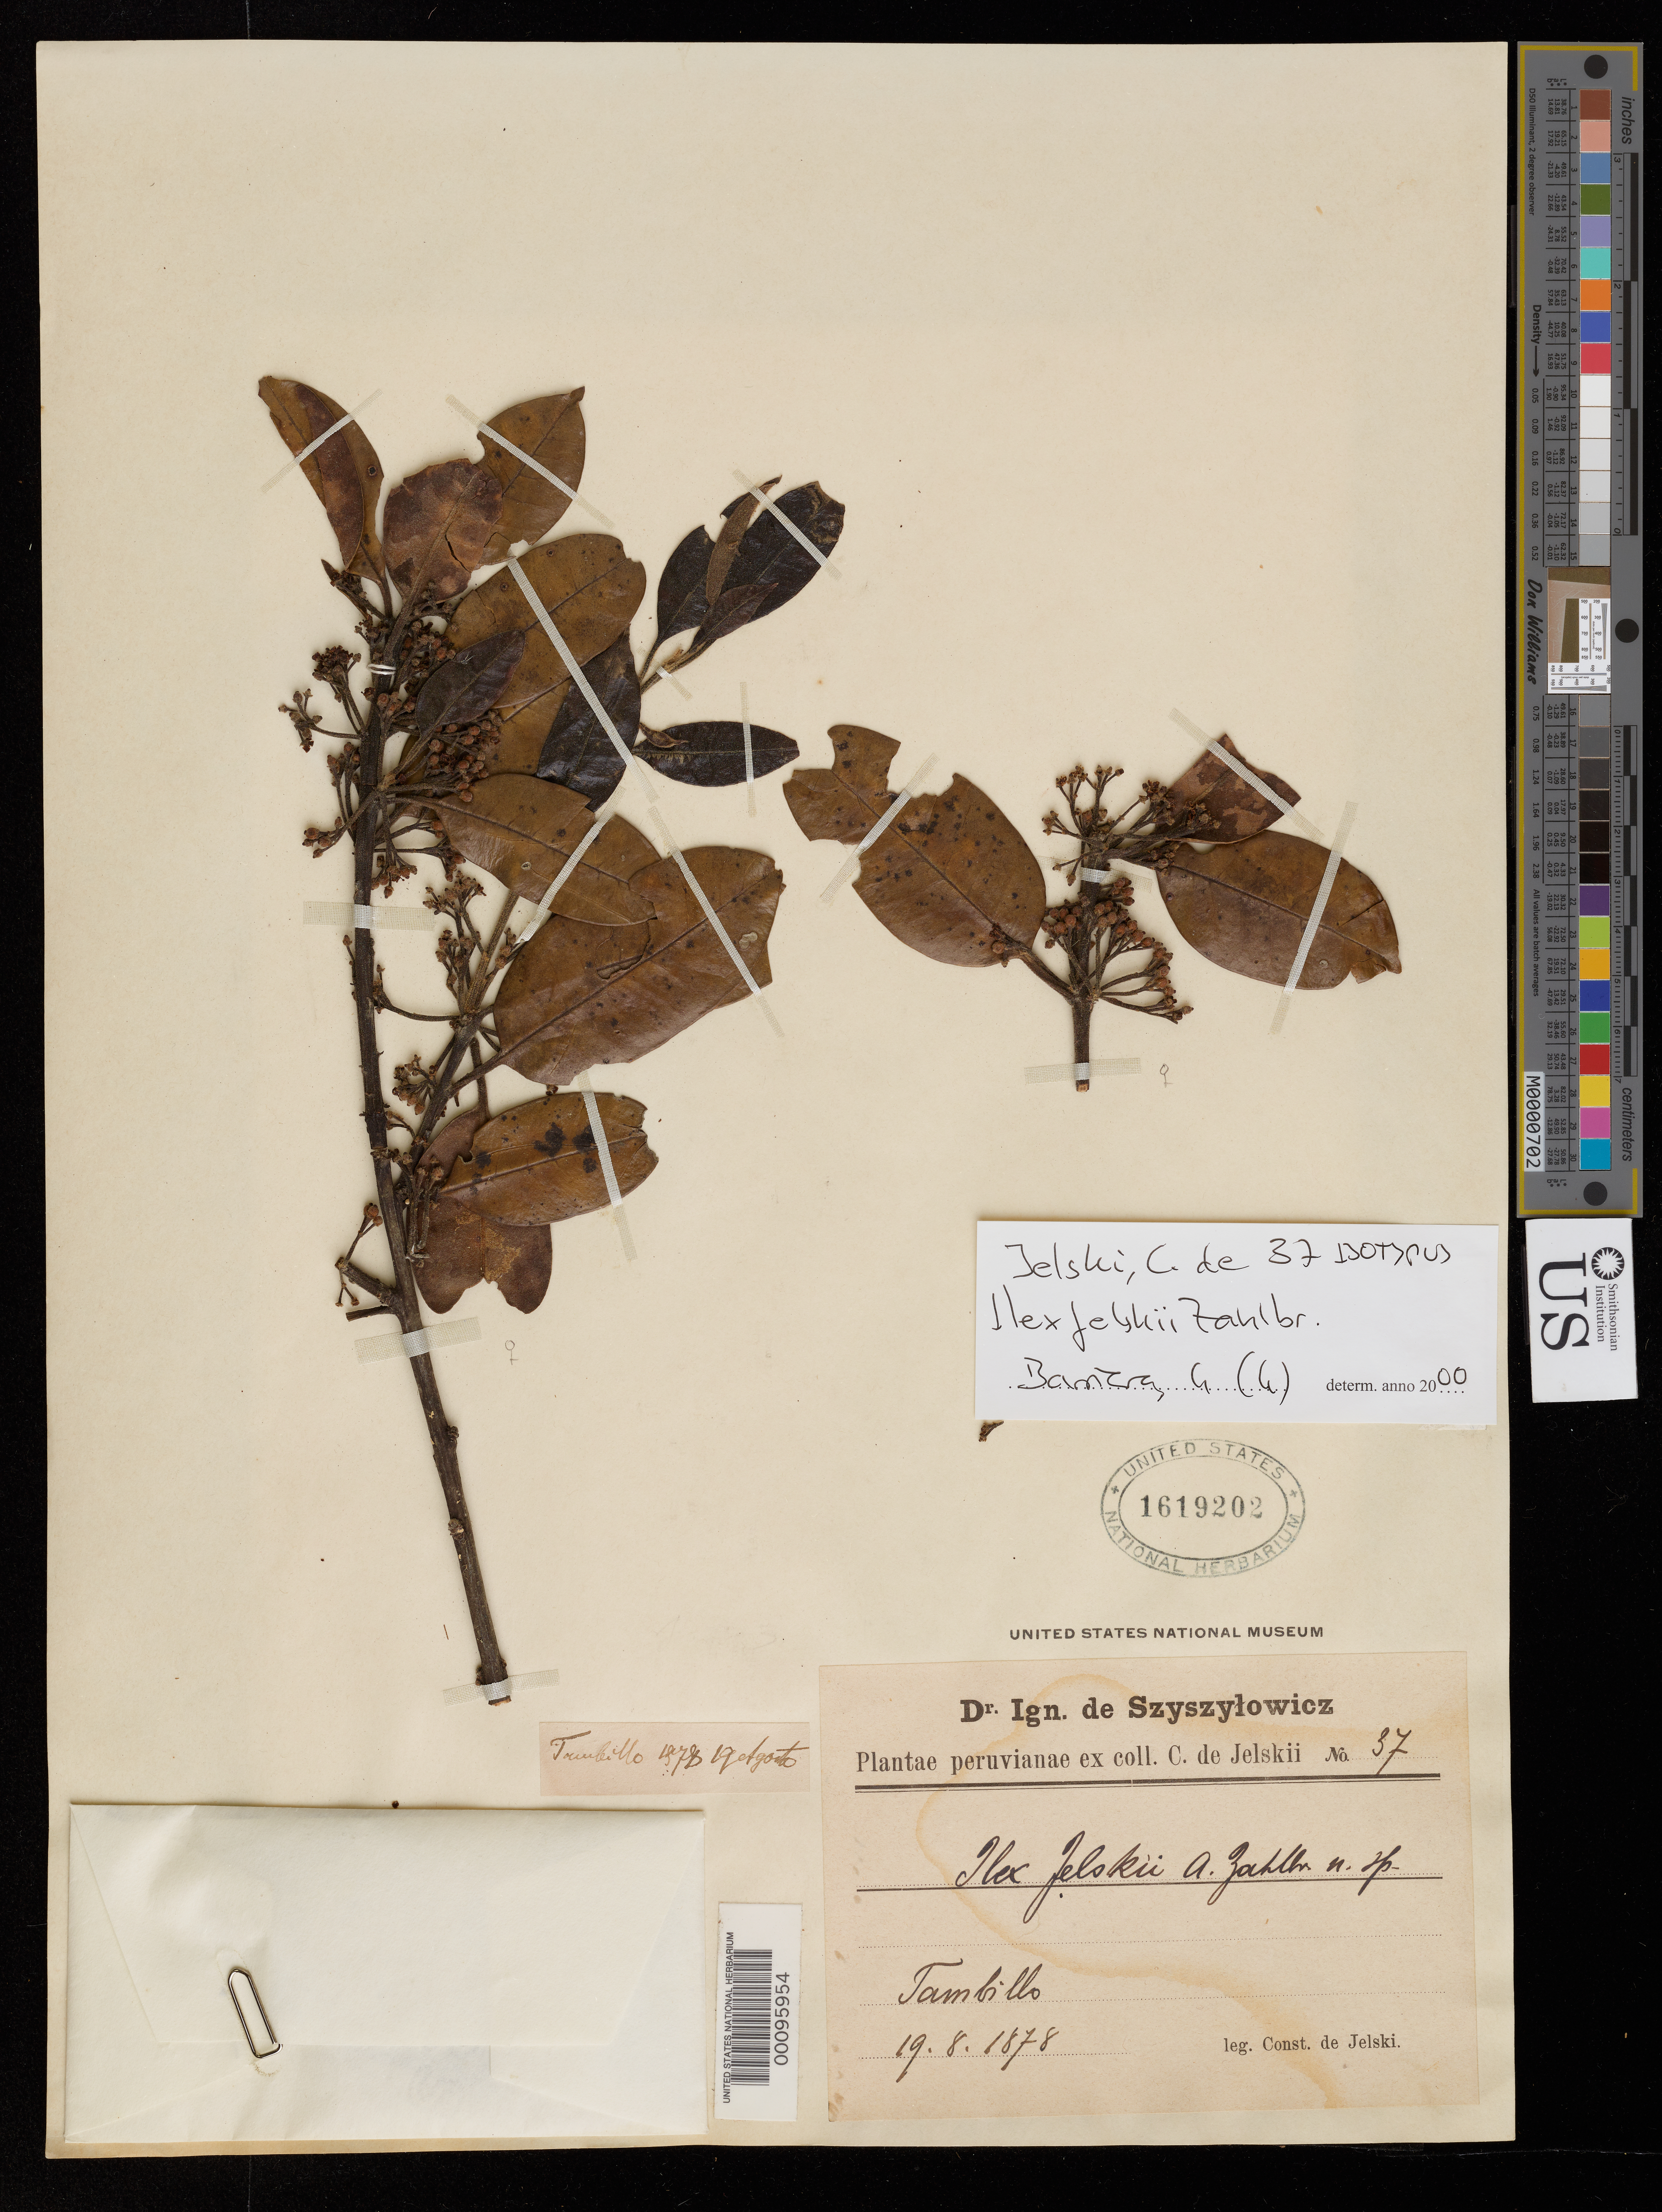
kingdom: Plantae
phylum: Tracheophyta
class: Magnoliopsida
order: Aquifoliales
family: Aquifoliaceae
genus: Ilex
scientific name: Ilex jelskii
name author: Zahlbr.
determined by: Barriera, Gabrielle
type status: Isotype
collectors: C. von Jelski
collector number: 37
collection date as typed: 19 Aug 1878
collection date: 1878-08-19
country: Peru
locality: Tambillo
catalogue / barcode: US 1619202